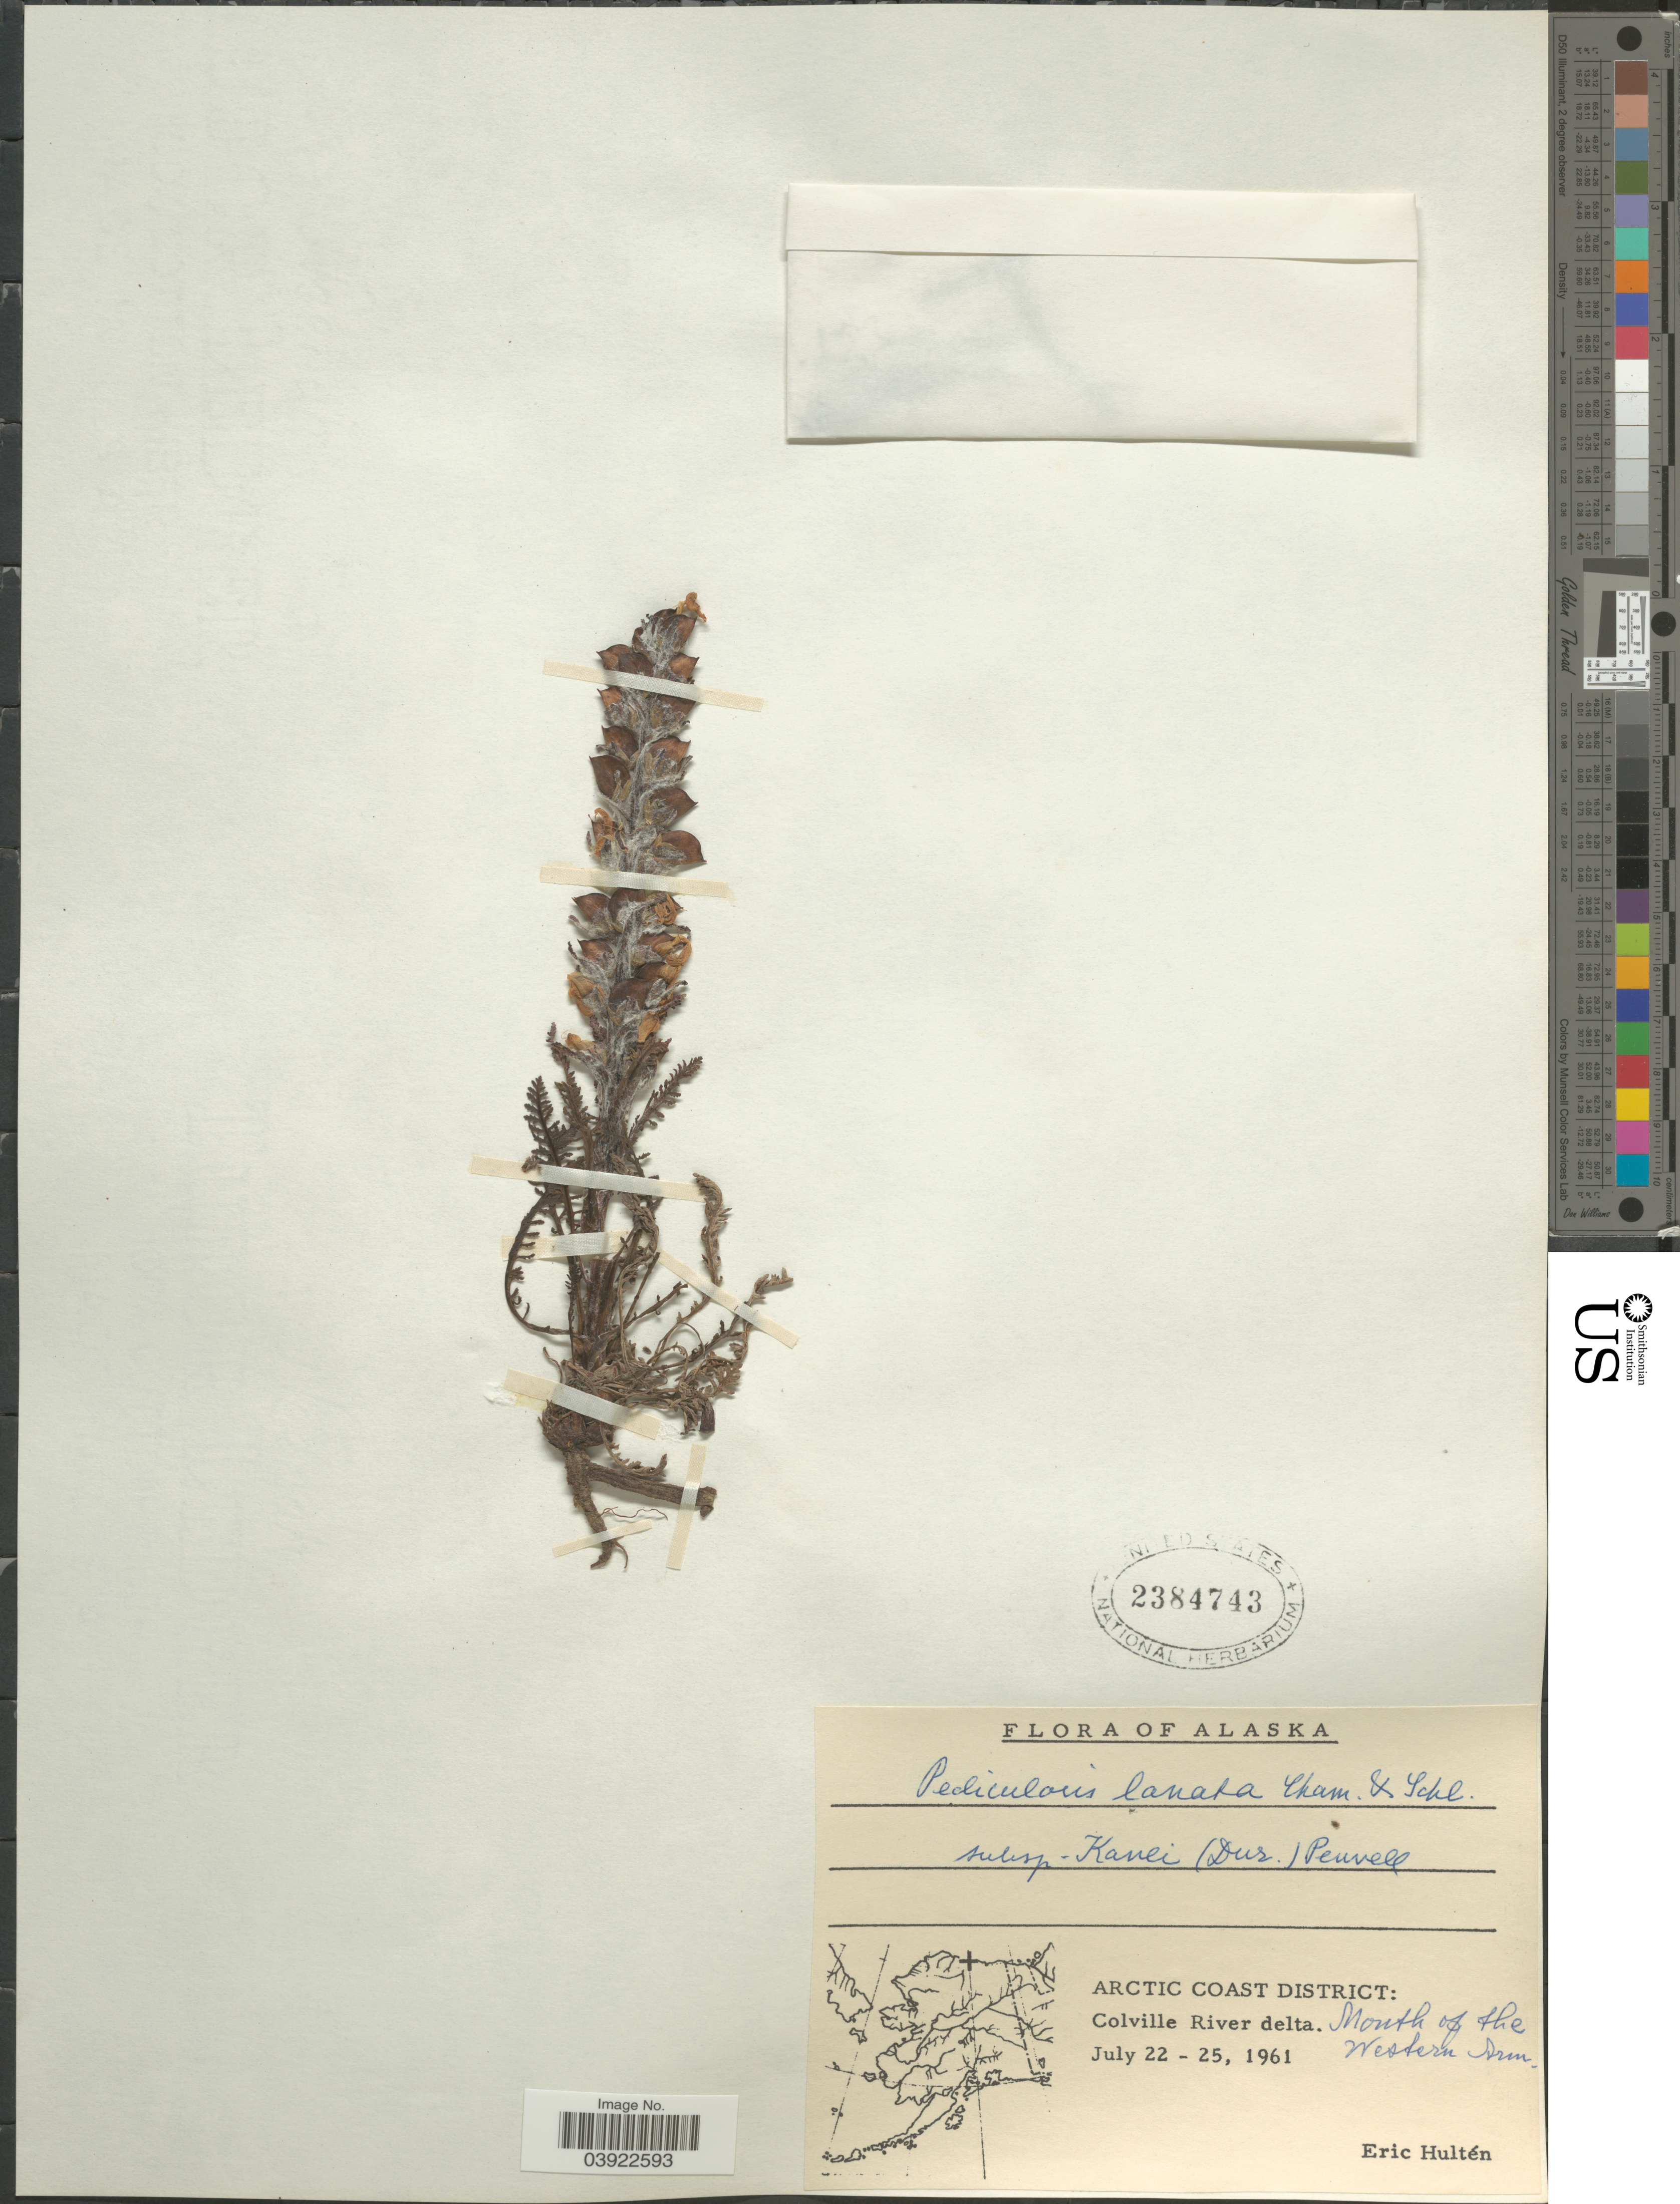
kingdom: Plantae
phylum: Tracheophyta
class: Magnoliopsida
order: Lamiales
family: Orobanchaceae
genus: Pedicularis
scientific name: Pedicularis lanata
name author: Willd. ex Cham. & Schltdl.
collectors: E. G. Hultén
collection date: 1961-07-22/1961-07-25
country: United States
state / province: Alaska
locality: Arctic Coast District: Colville River delta. Mouth of the Western Arm.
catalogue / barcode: US 2384743